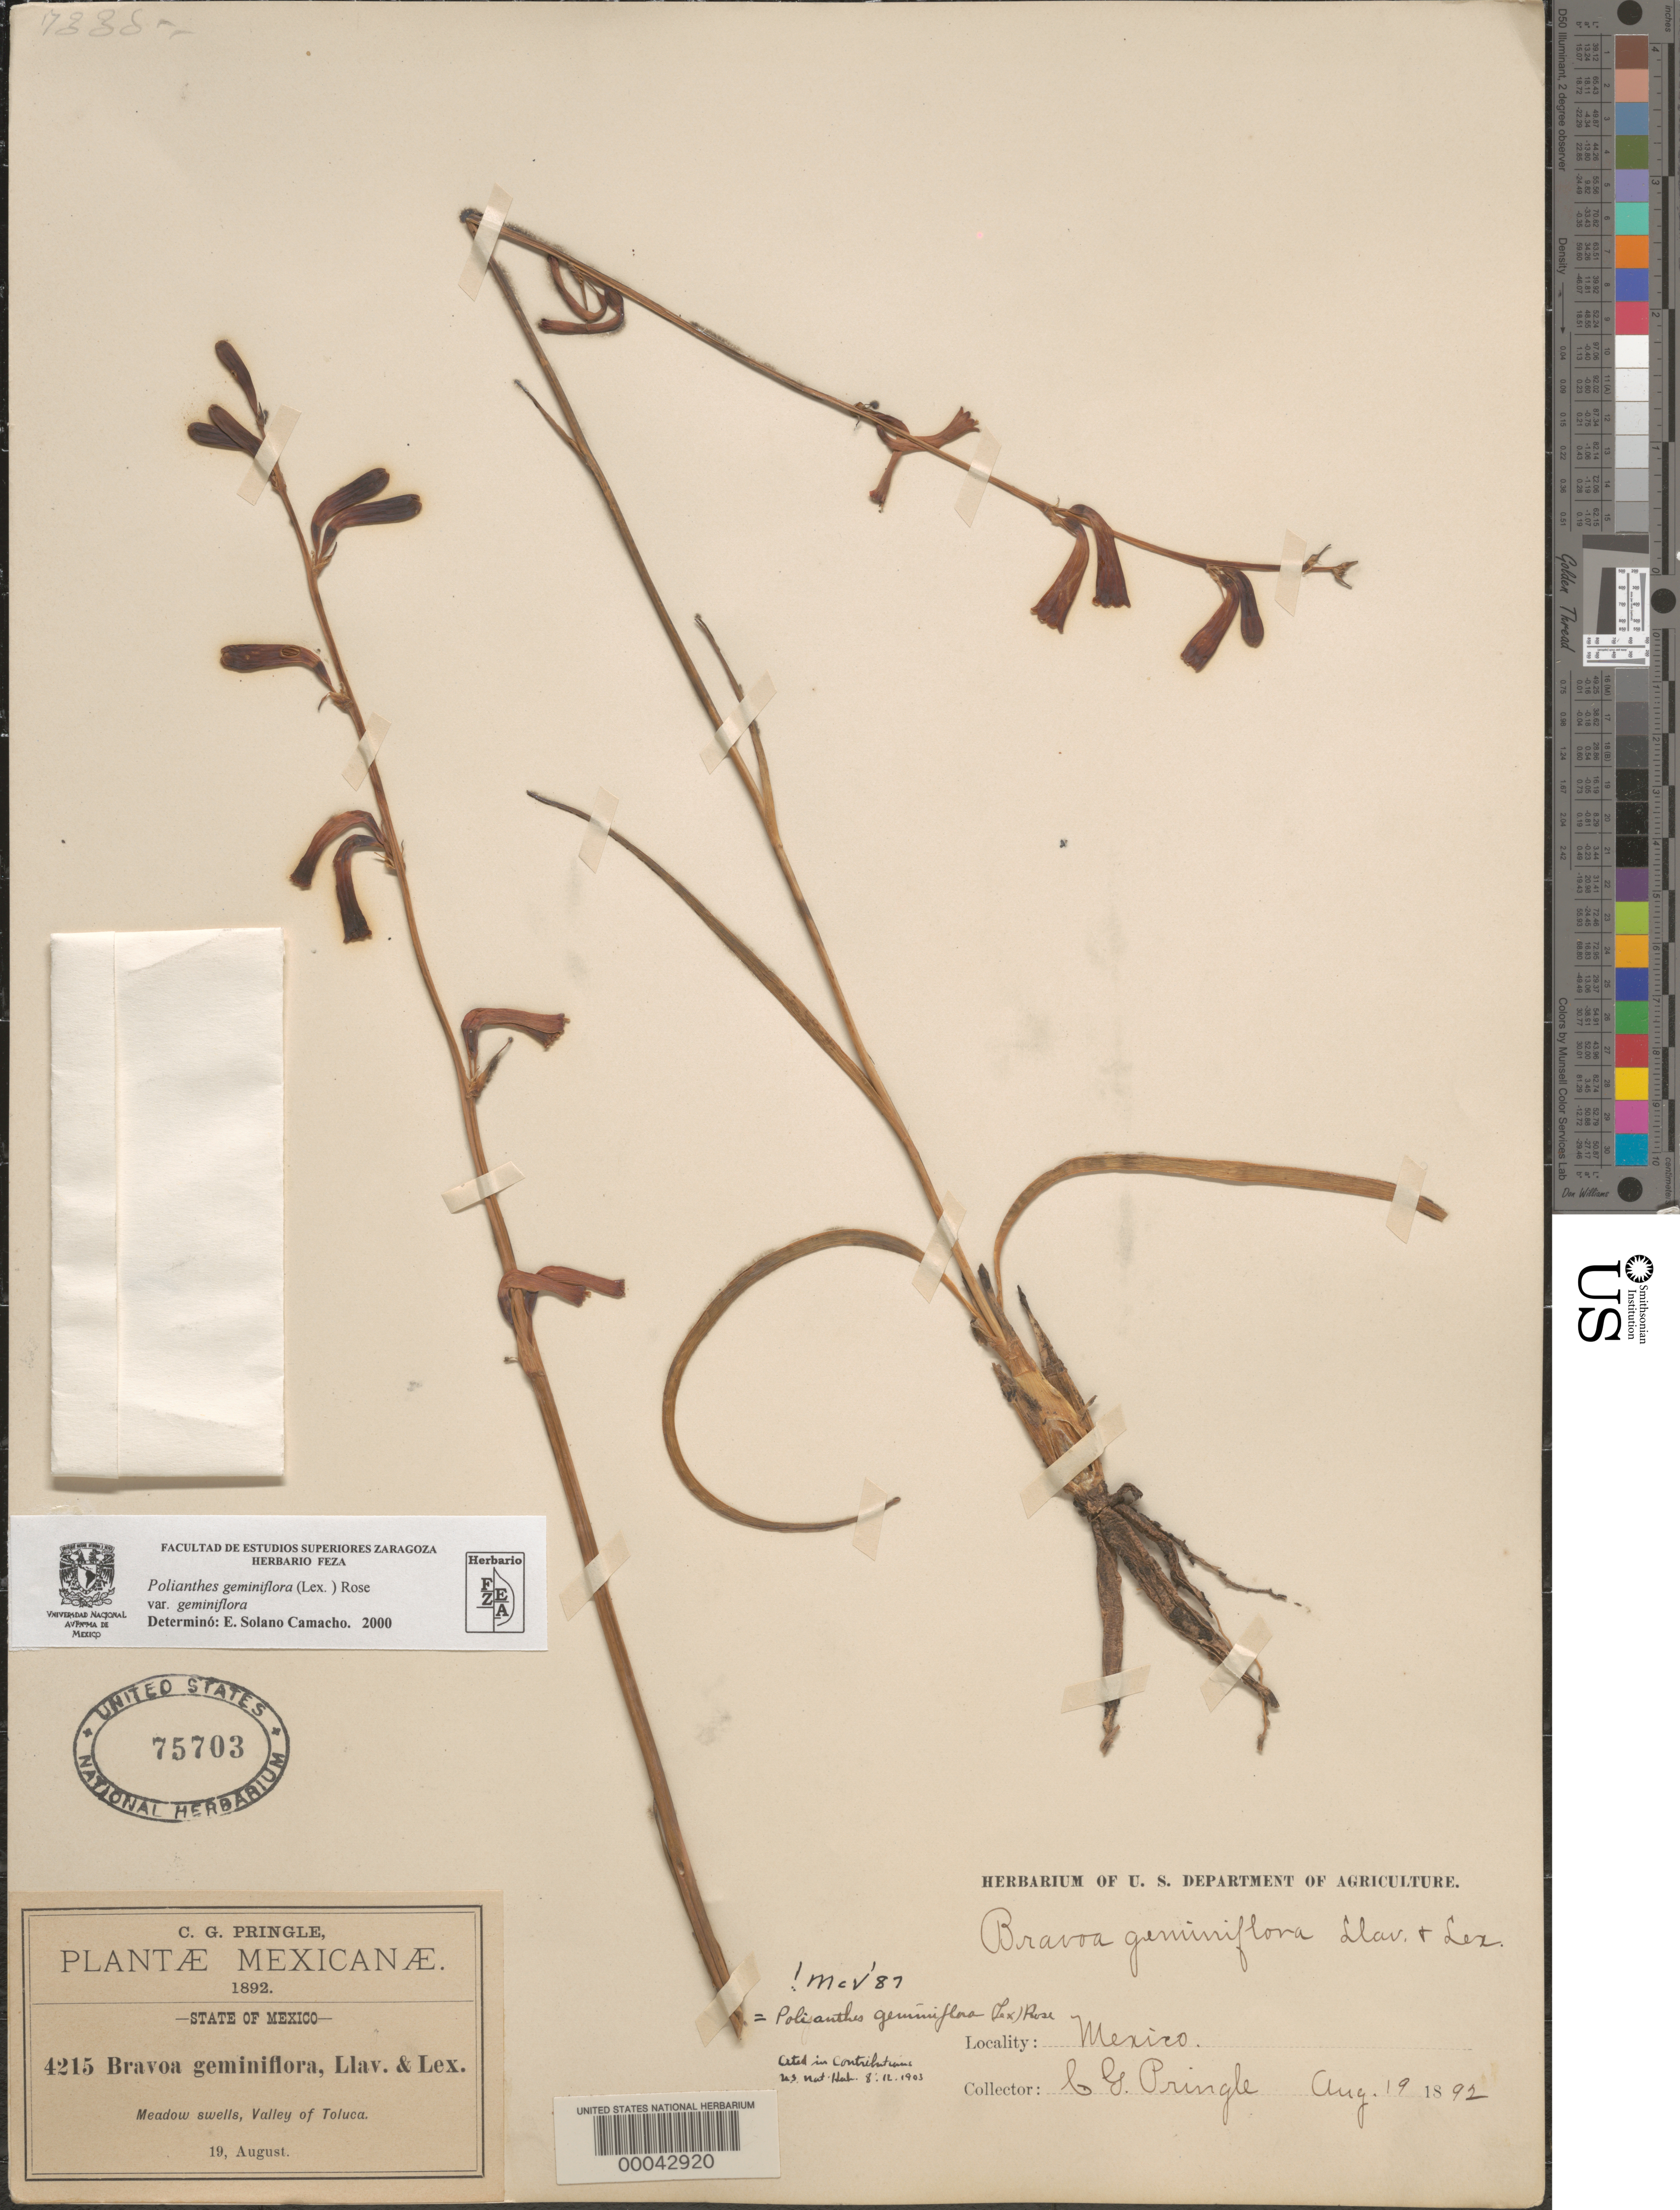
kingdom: Plantae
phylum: Tracheophyta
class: Liliopsida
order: Asparagales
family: Asparagaceae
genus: Polianthes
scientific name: Polianthes geminiflora var. geminiflora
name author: (Lex.) Rose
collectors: C. G. Pringle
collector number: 4215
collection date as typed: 19 Aug 1892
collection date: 1892-08-19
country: Mexico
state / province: México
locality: Valley of Toluca.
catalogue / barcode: US 75703